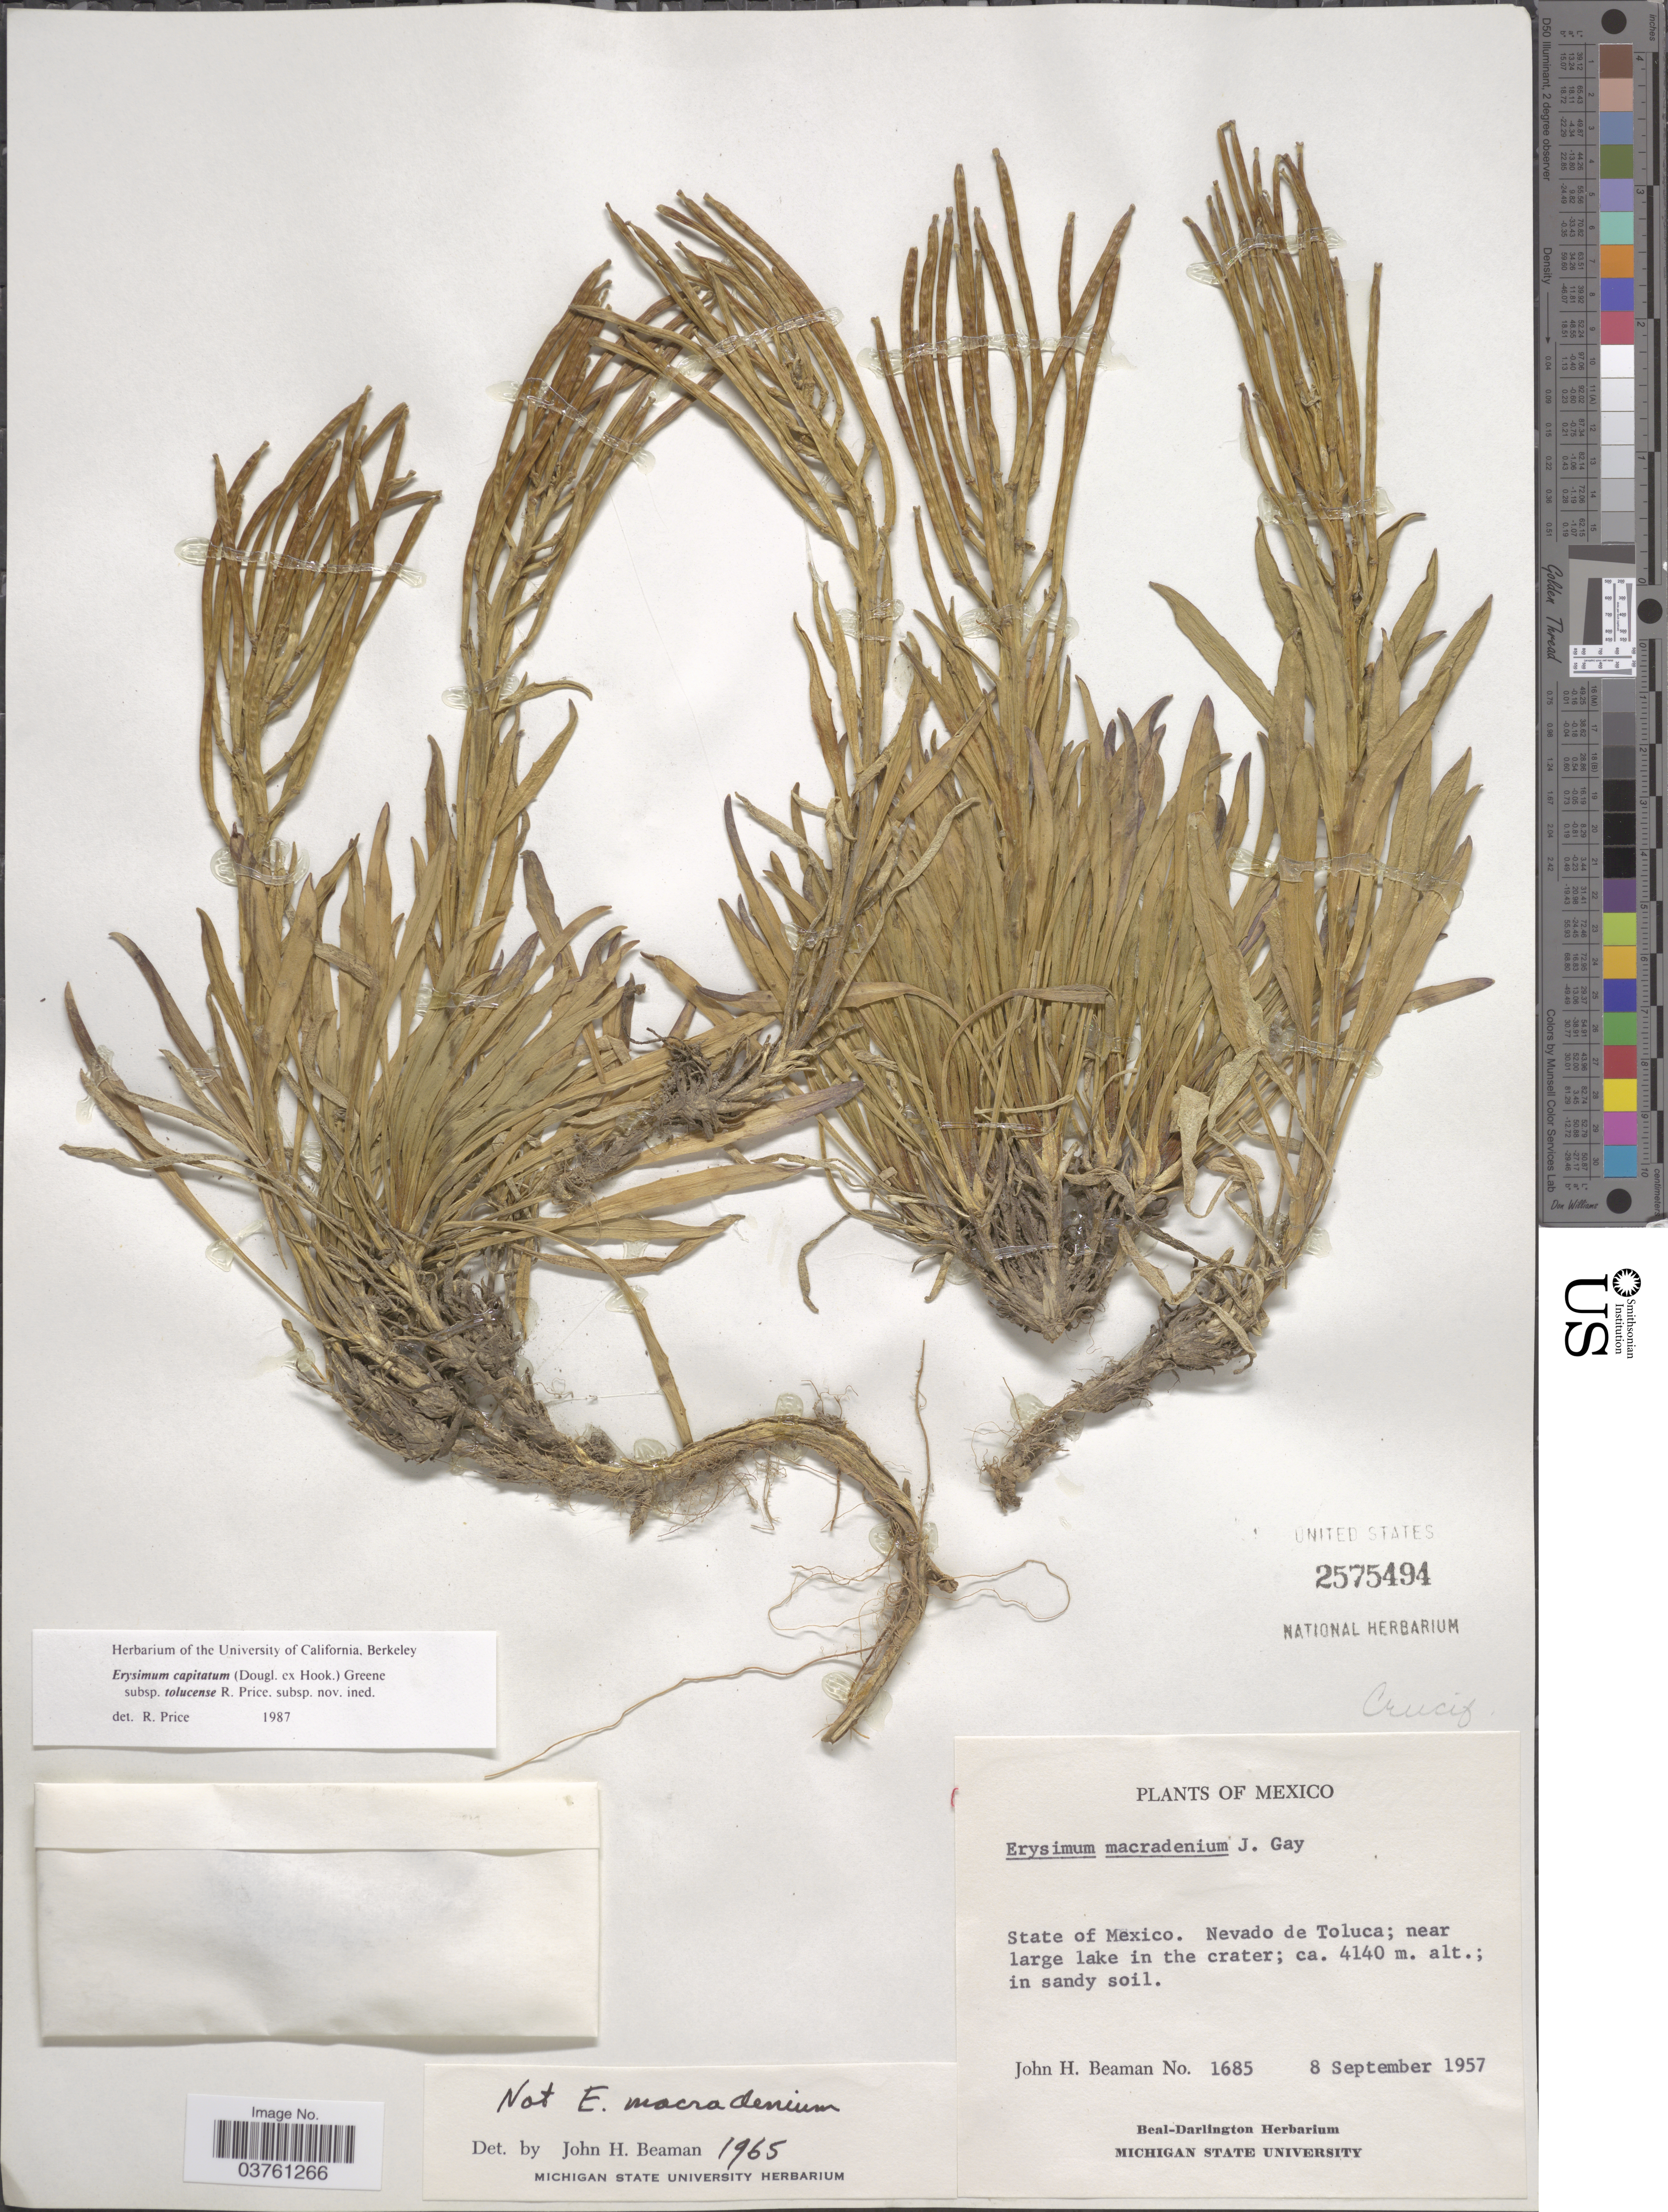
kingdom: Plantae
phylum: Tracheophyta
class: Magnoliopsida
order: Brassicales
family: Brassicaceae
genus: Erysimum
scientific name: Erysimum capitatum subsp. tolucense R.A. Price subsp. nov. ined.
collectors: J. H. Beaman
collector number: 1685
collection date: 1957-09-08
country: Mexico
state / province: México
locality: Nevado de Toluca; near large lake in the crater.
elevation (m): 4140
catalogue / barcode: US 2575494